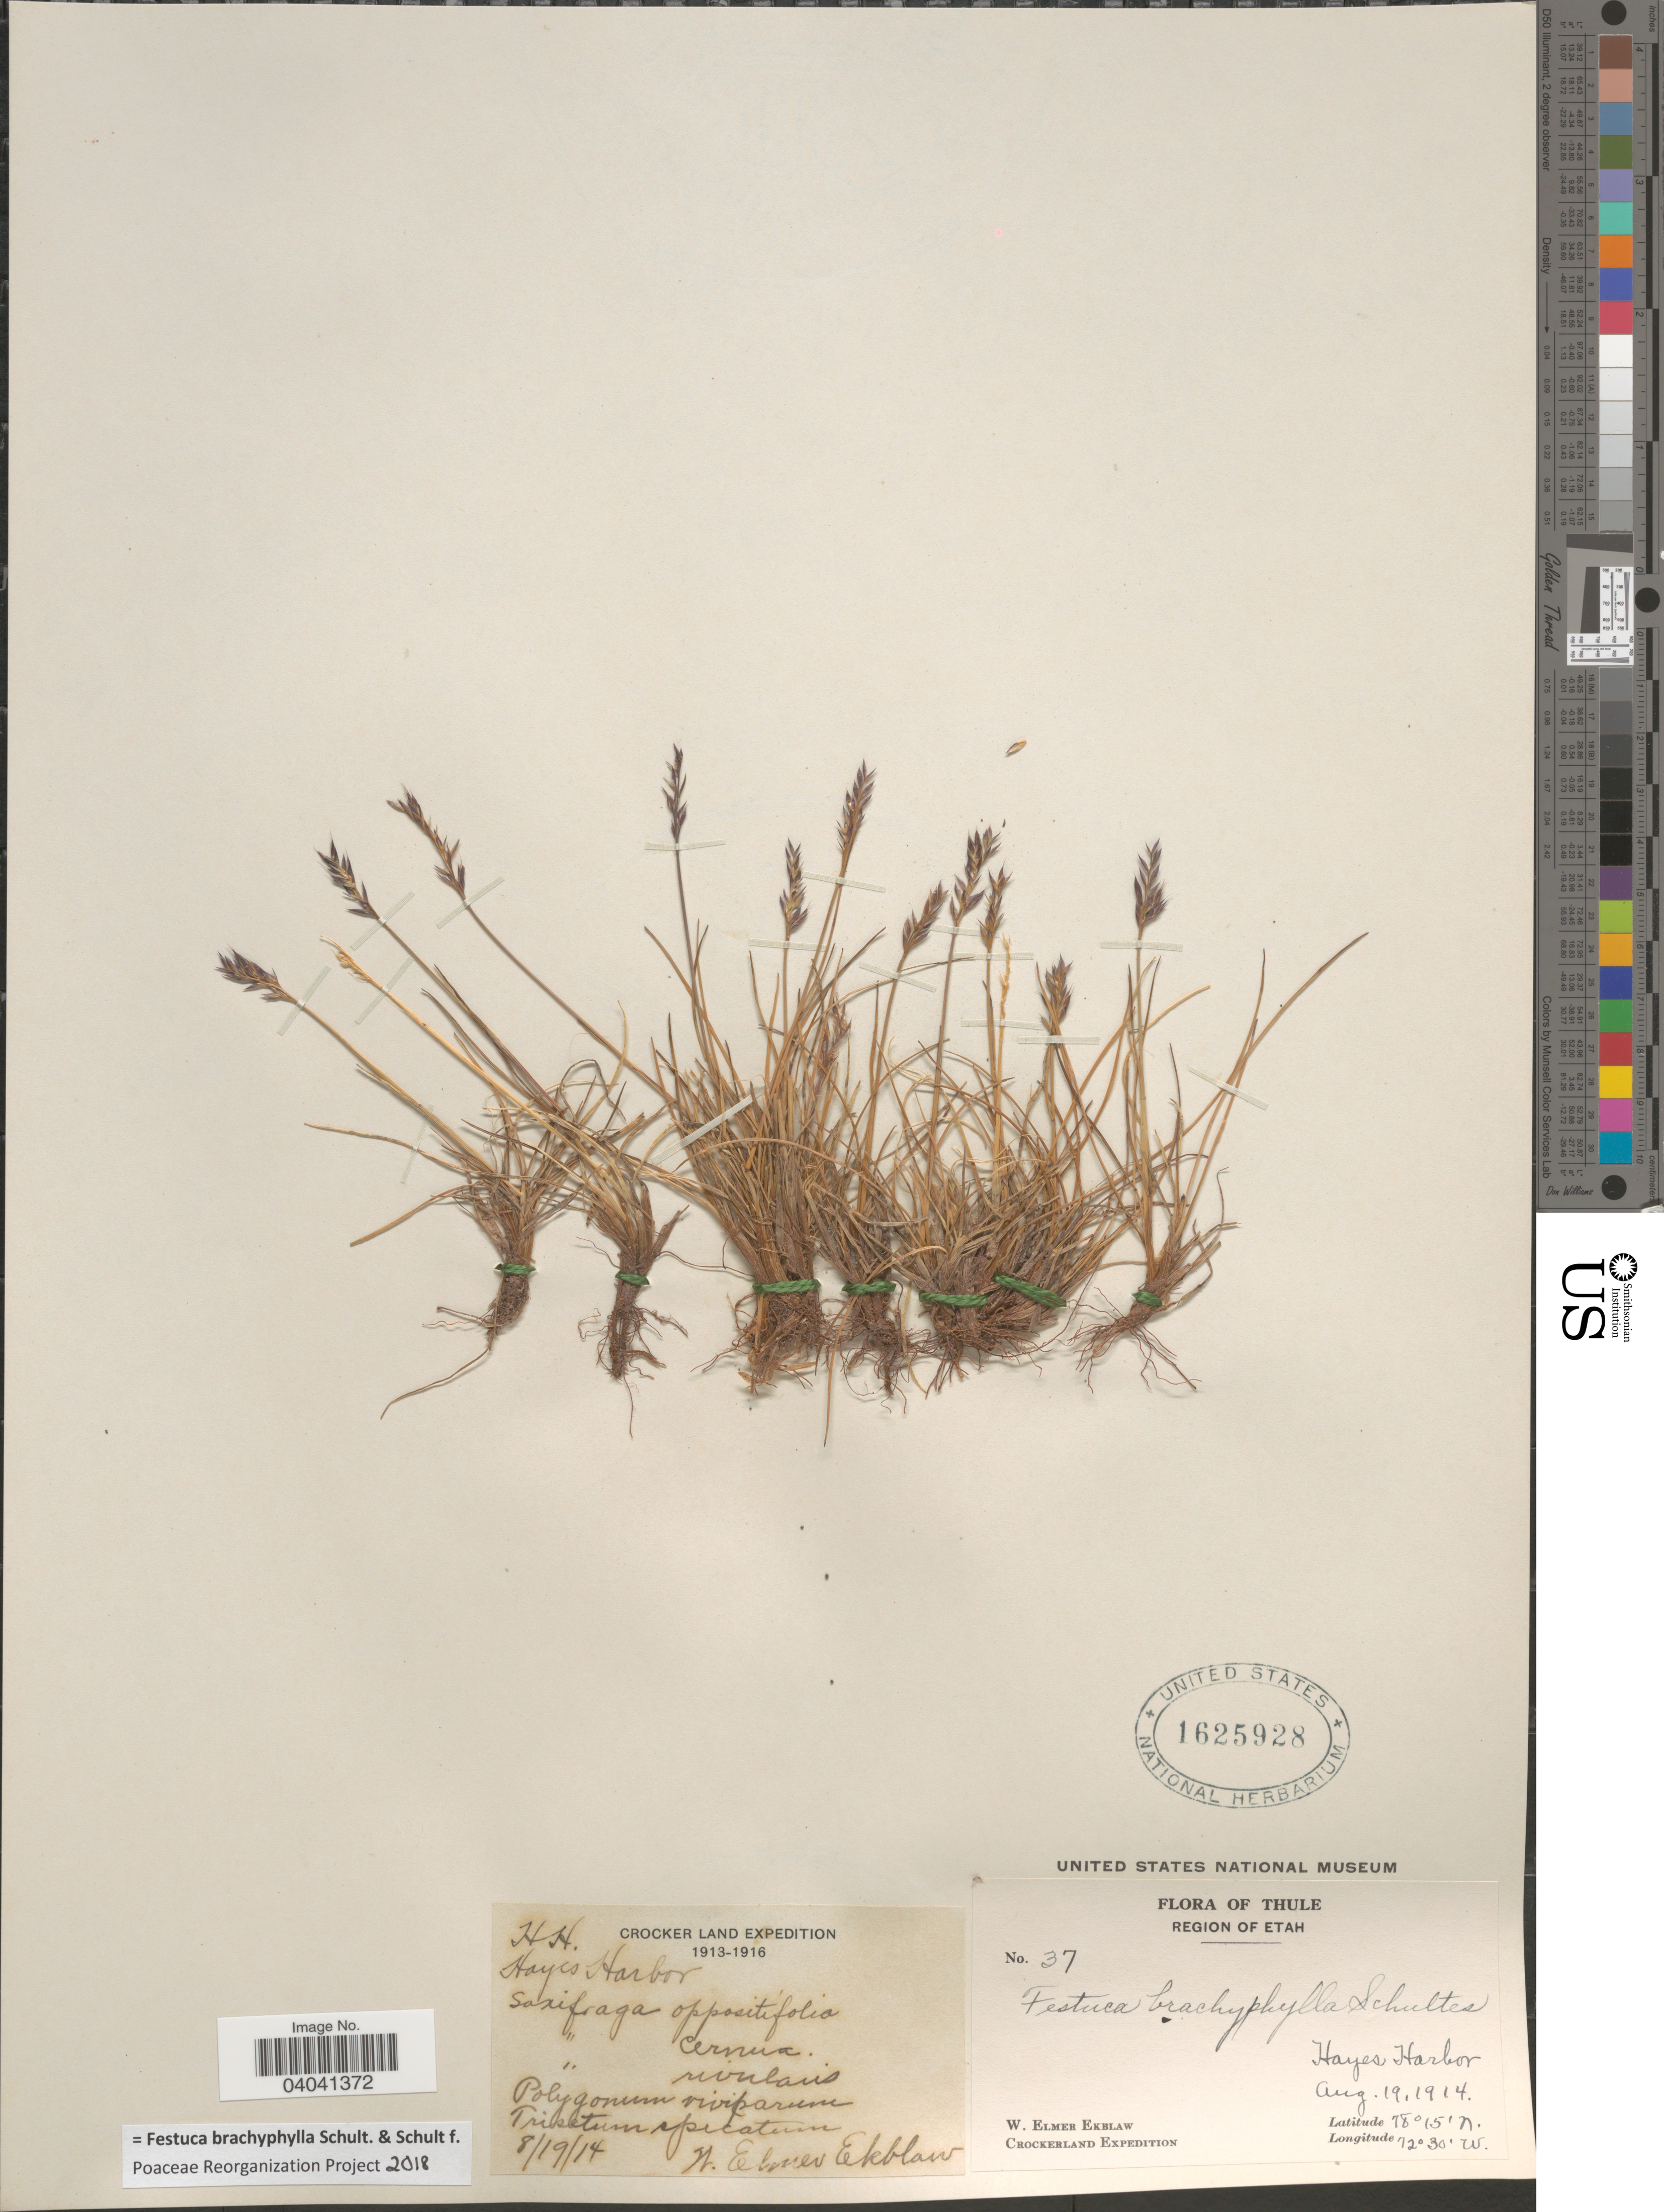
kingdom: Plantae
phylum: Tracheophyta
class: Liliopsida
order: Poales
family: Poaceae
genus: Festuca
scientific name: Festuca brachyphylla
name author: Schult. & Schult. f.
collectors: W. Ekblaw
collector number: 37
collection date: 1914-08-19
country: Greenland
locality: Thule. Region of Etah. Hayes Harbor.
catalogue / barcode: US 1625928